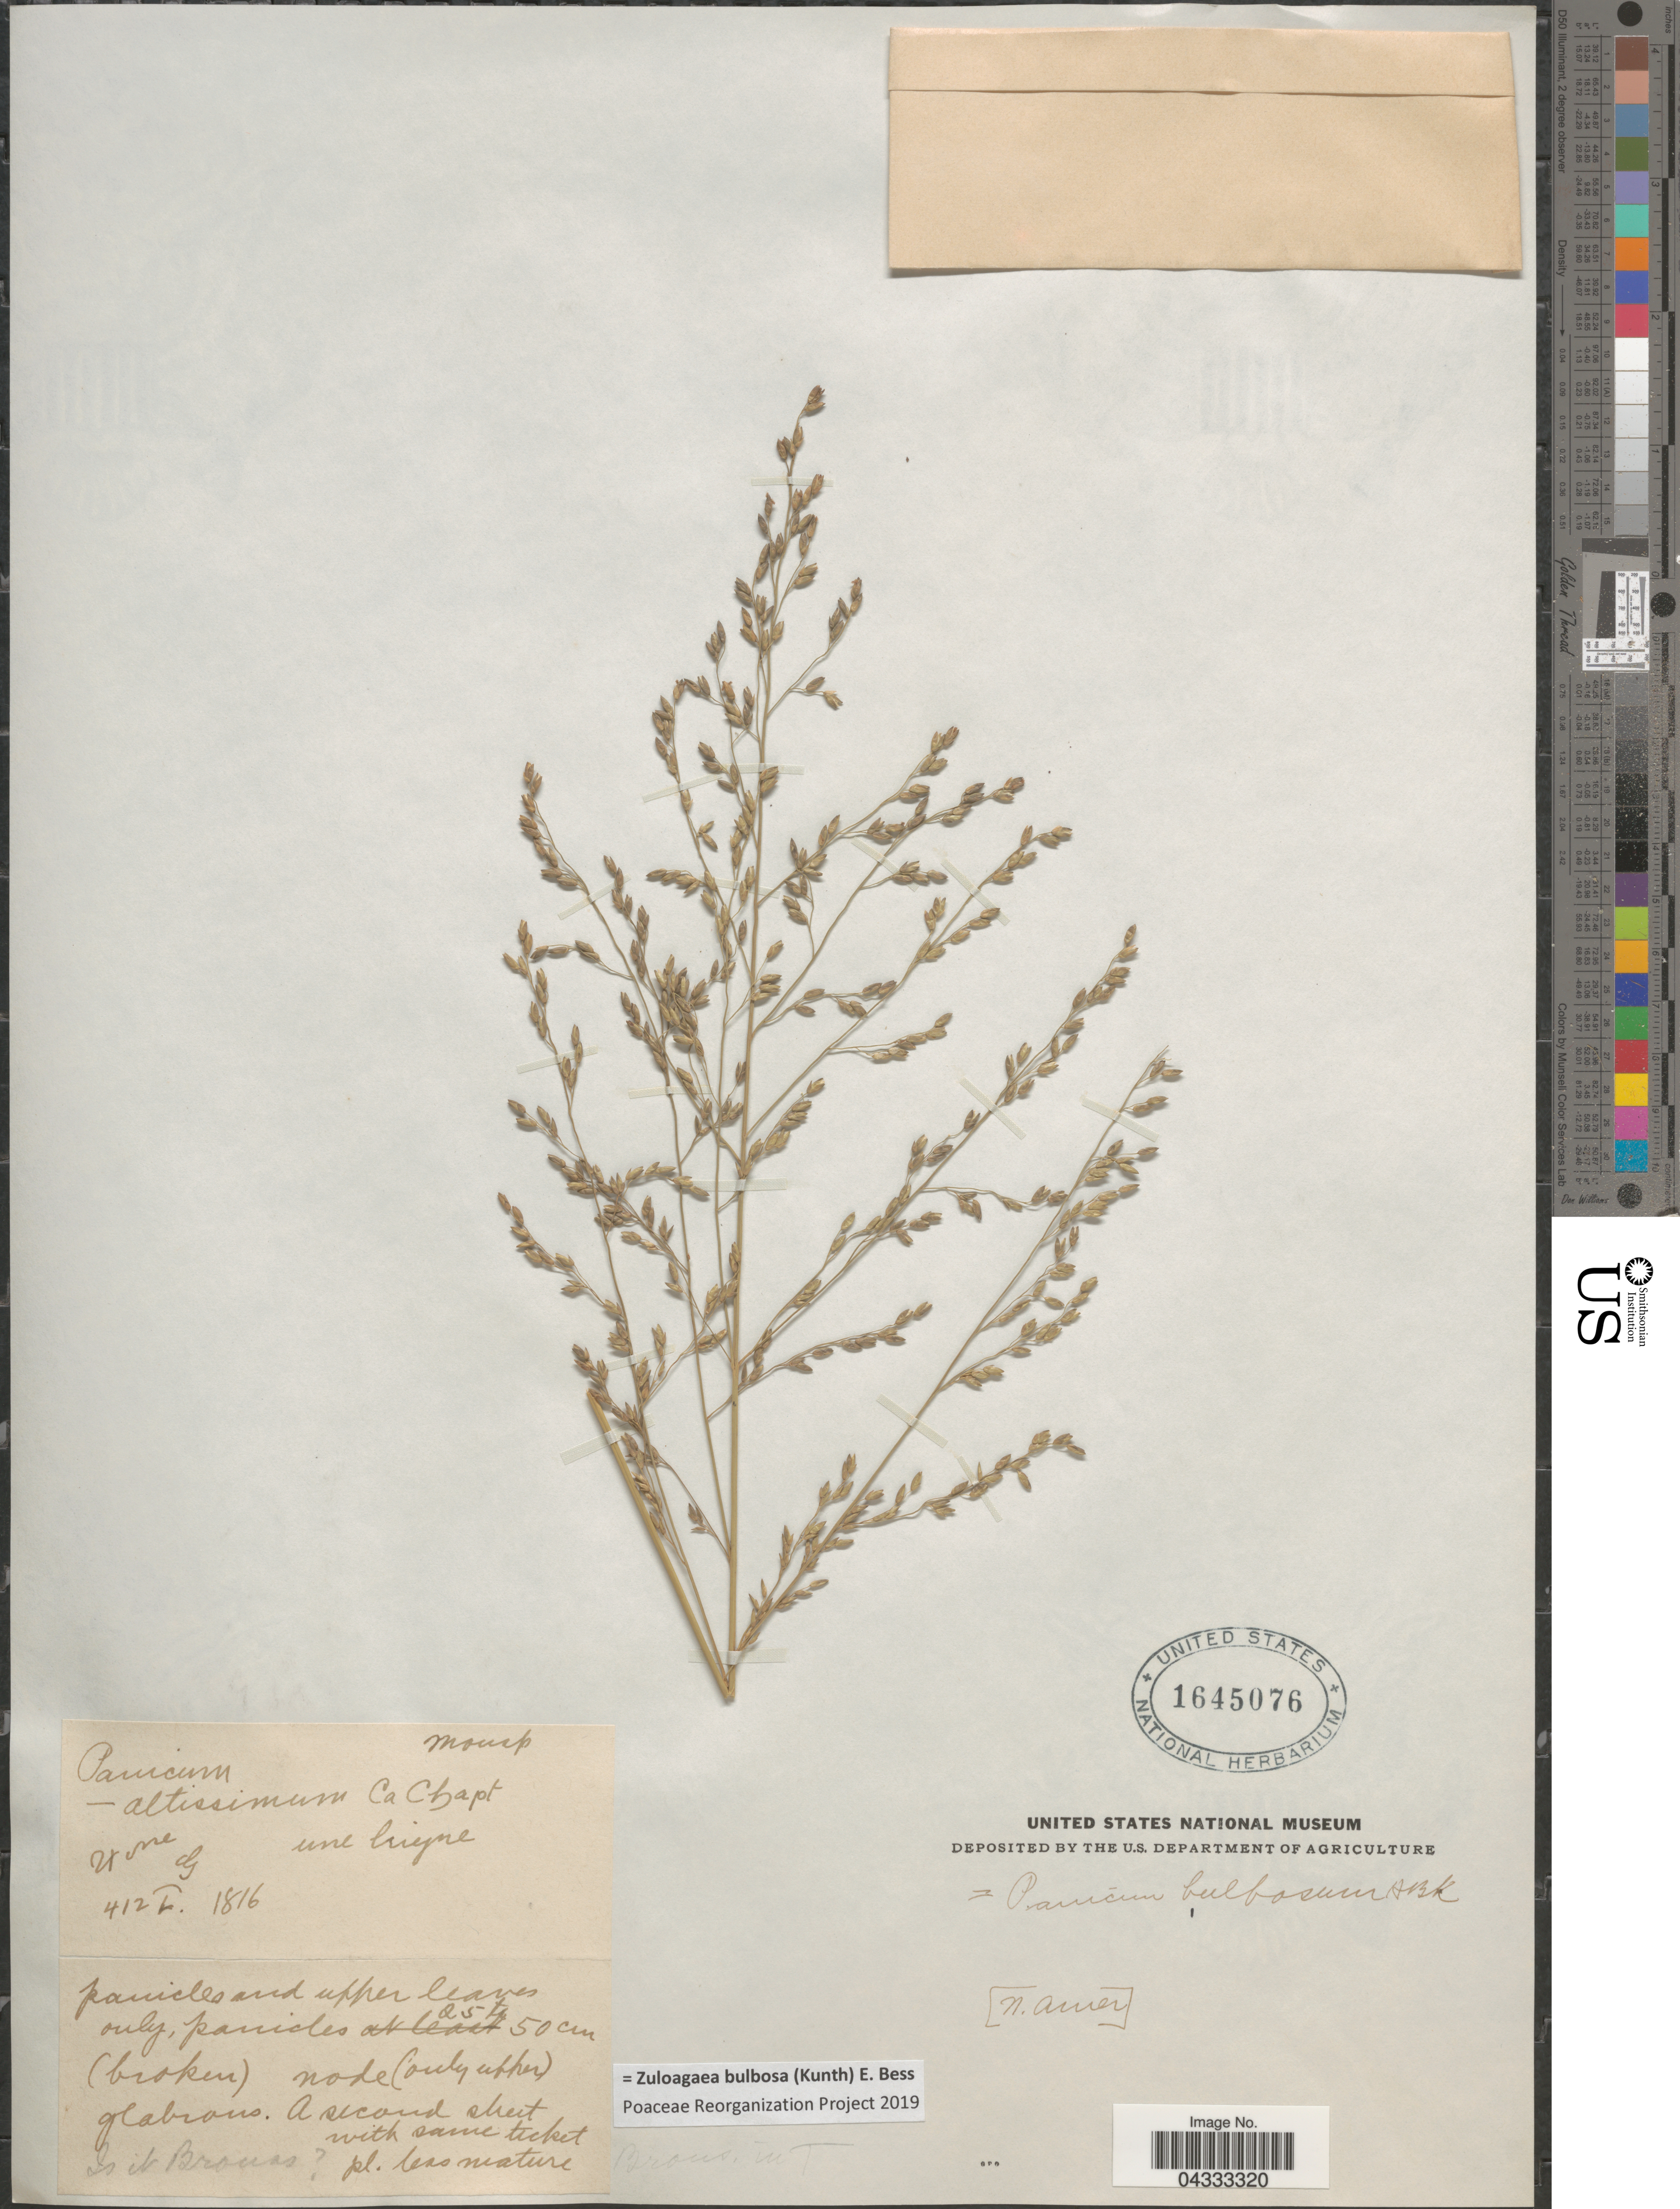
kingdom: Plantae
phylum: Tracheophyta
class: Liliopsida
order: Poales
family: Poaceae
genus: Zuloagaea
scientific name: Zuloagaea bulbosa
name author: (Kunth) E. Bess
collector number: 412T*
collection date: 1816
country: United States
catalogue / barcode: US 1645076